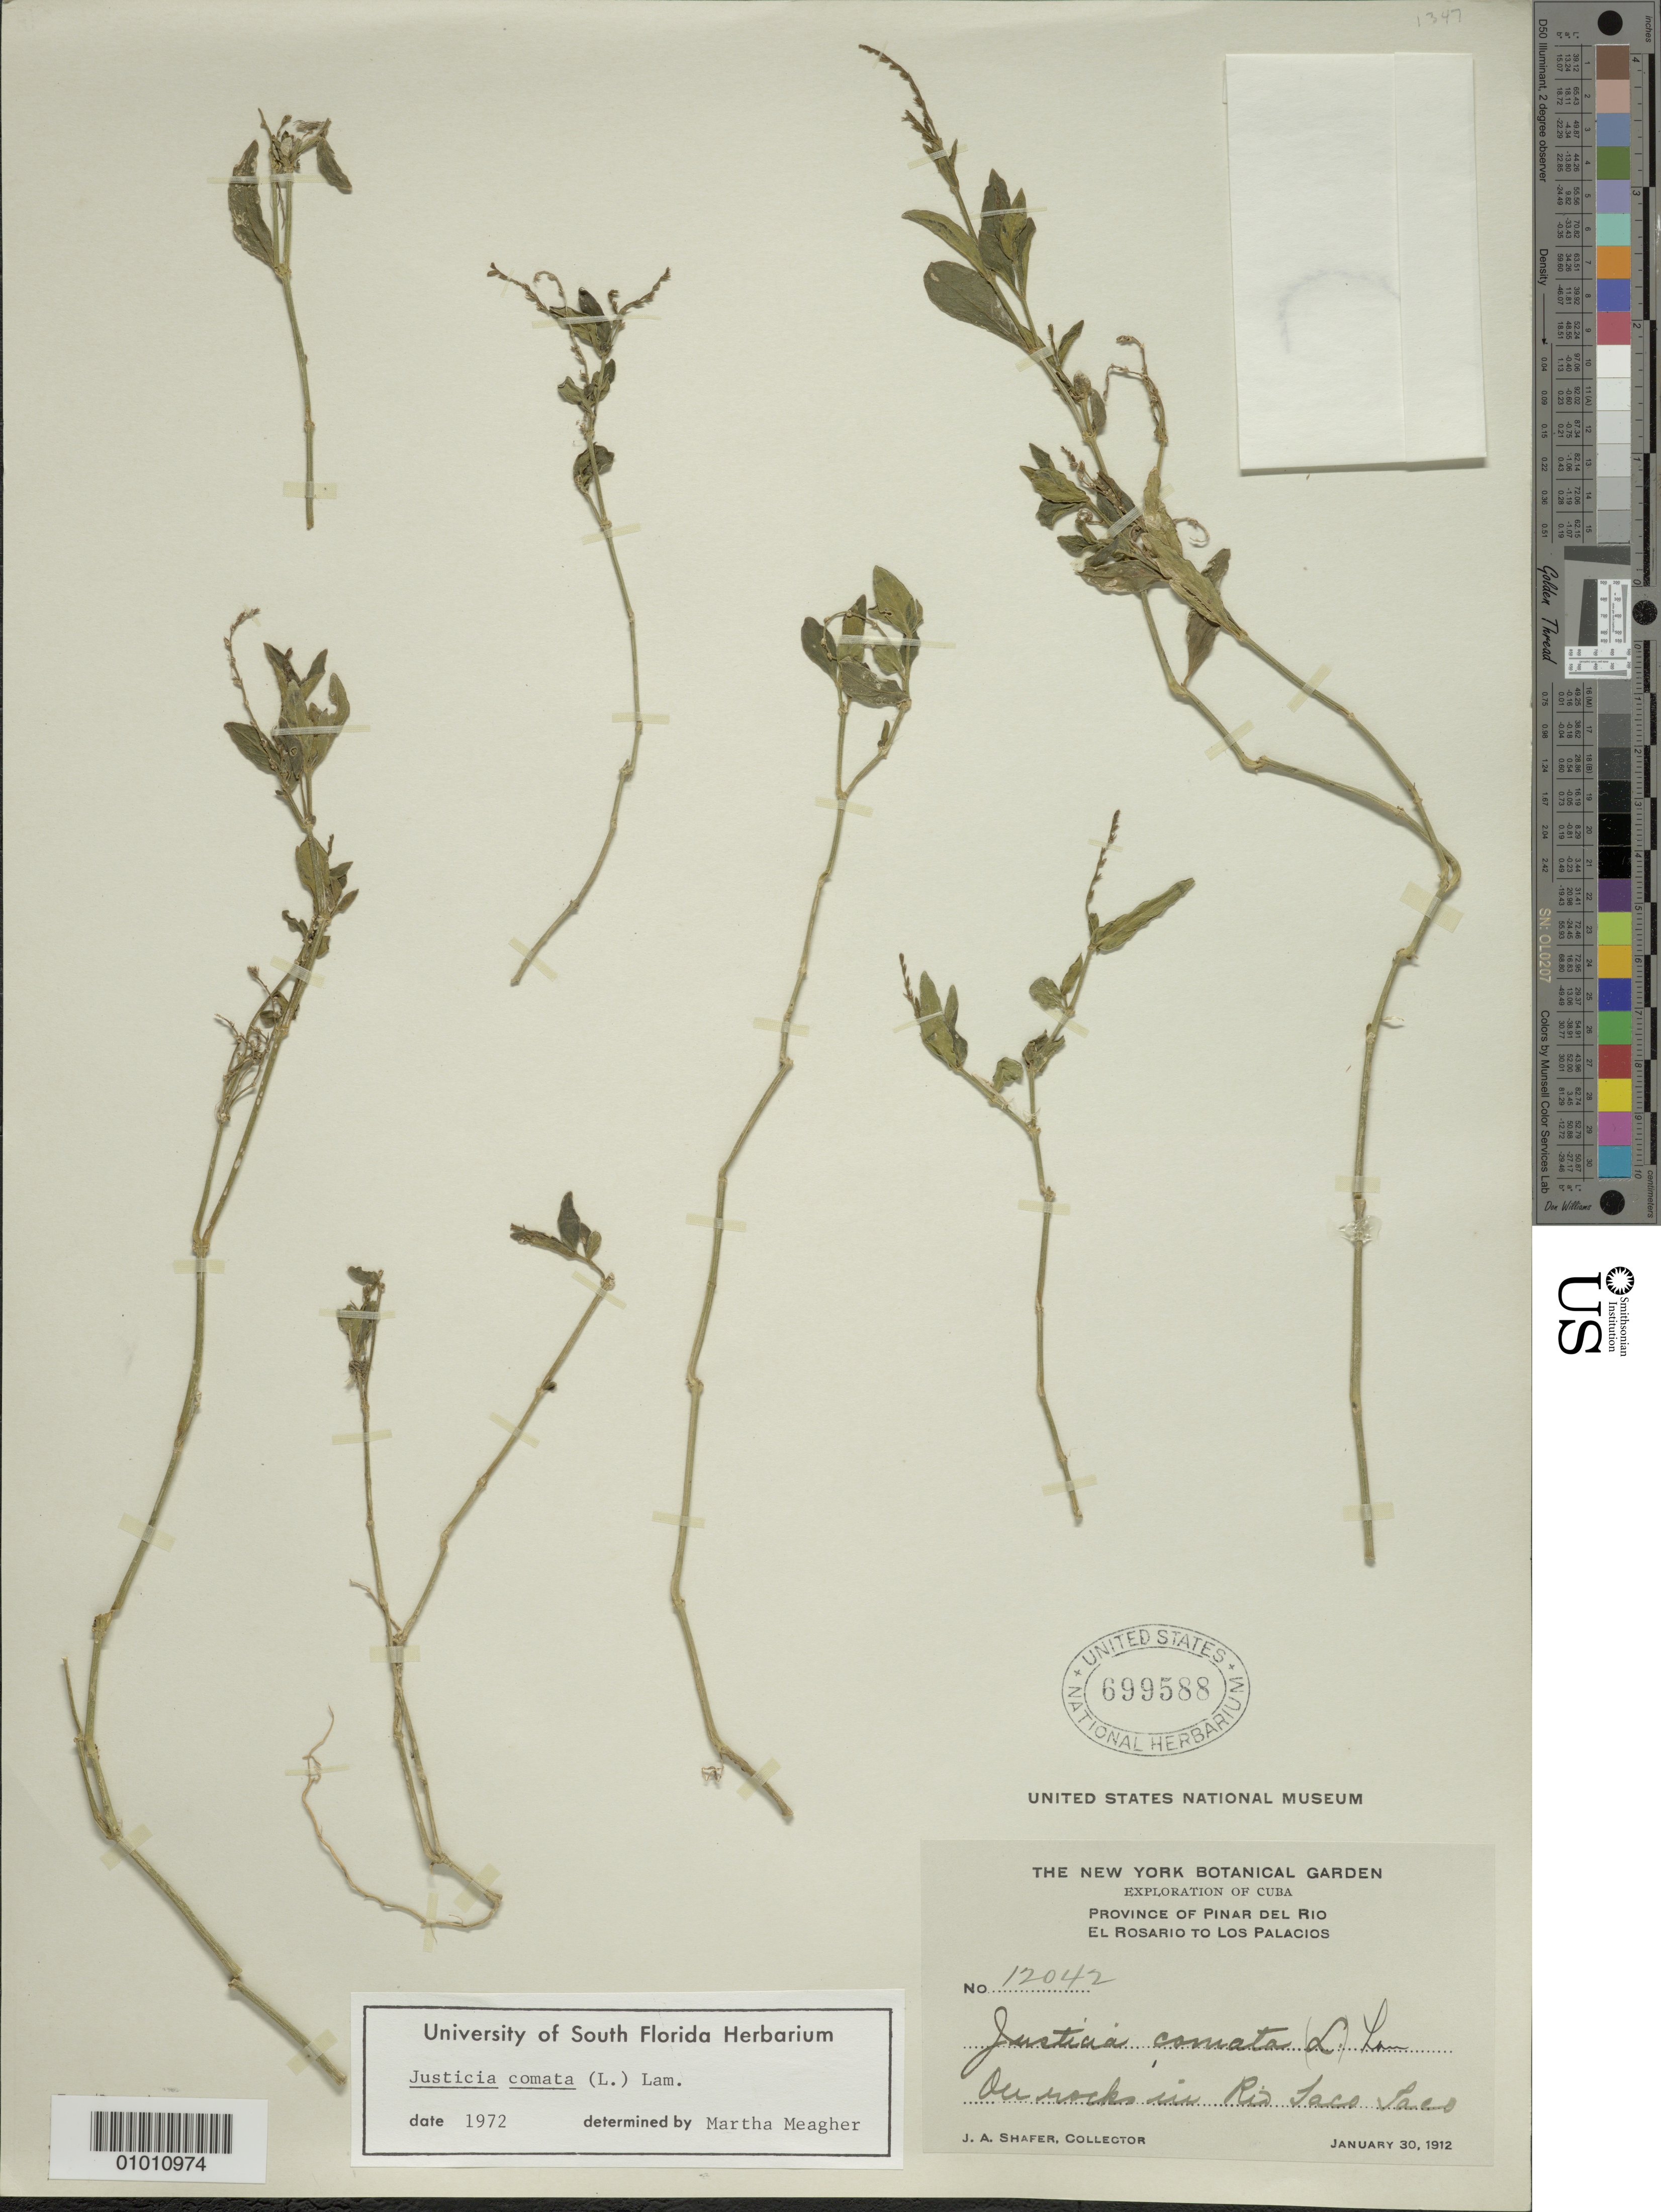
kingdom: Plantae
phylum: Tracheophyta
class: Magnoliopsida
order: Lamiales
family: Acanthaceae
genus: Justicia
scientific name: Justicia comata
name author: (L.) Lam.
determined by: Meagher, M.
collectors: J. A. Shafer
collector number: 12042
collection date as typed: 30 Jan 1912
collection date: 1912-01-30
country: Cuba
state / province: Pinar del Rio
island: Cuba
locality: El Rosario to Los Palacios, in Río Taco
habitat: On rocks in river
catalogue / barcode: US 699588